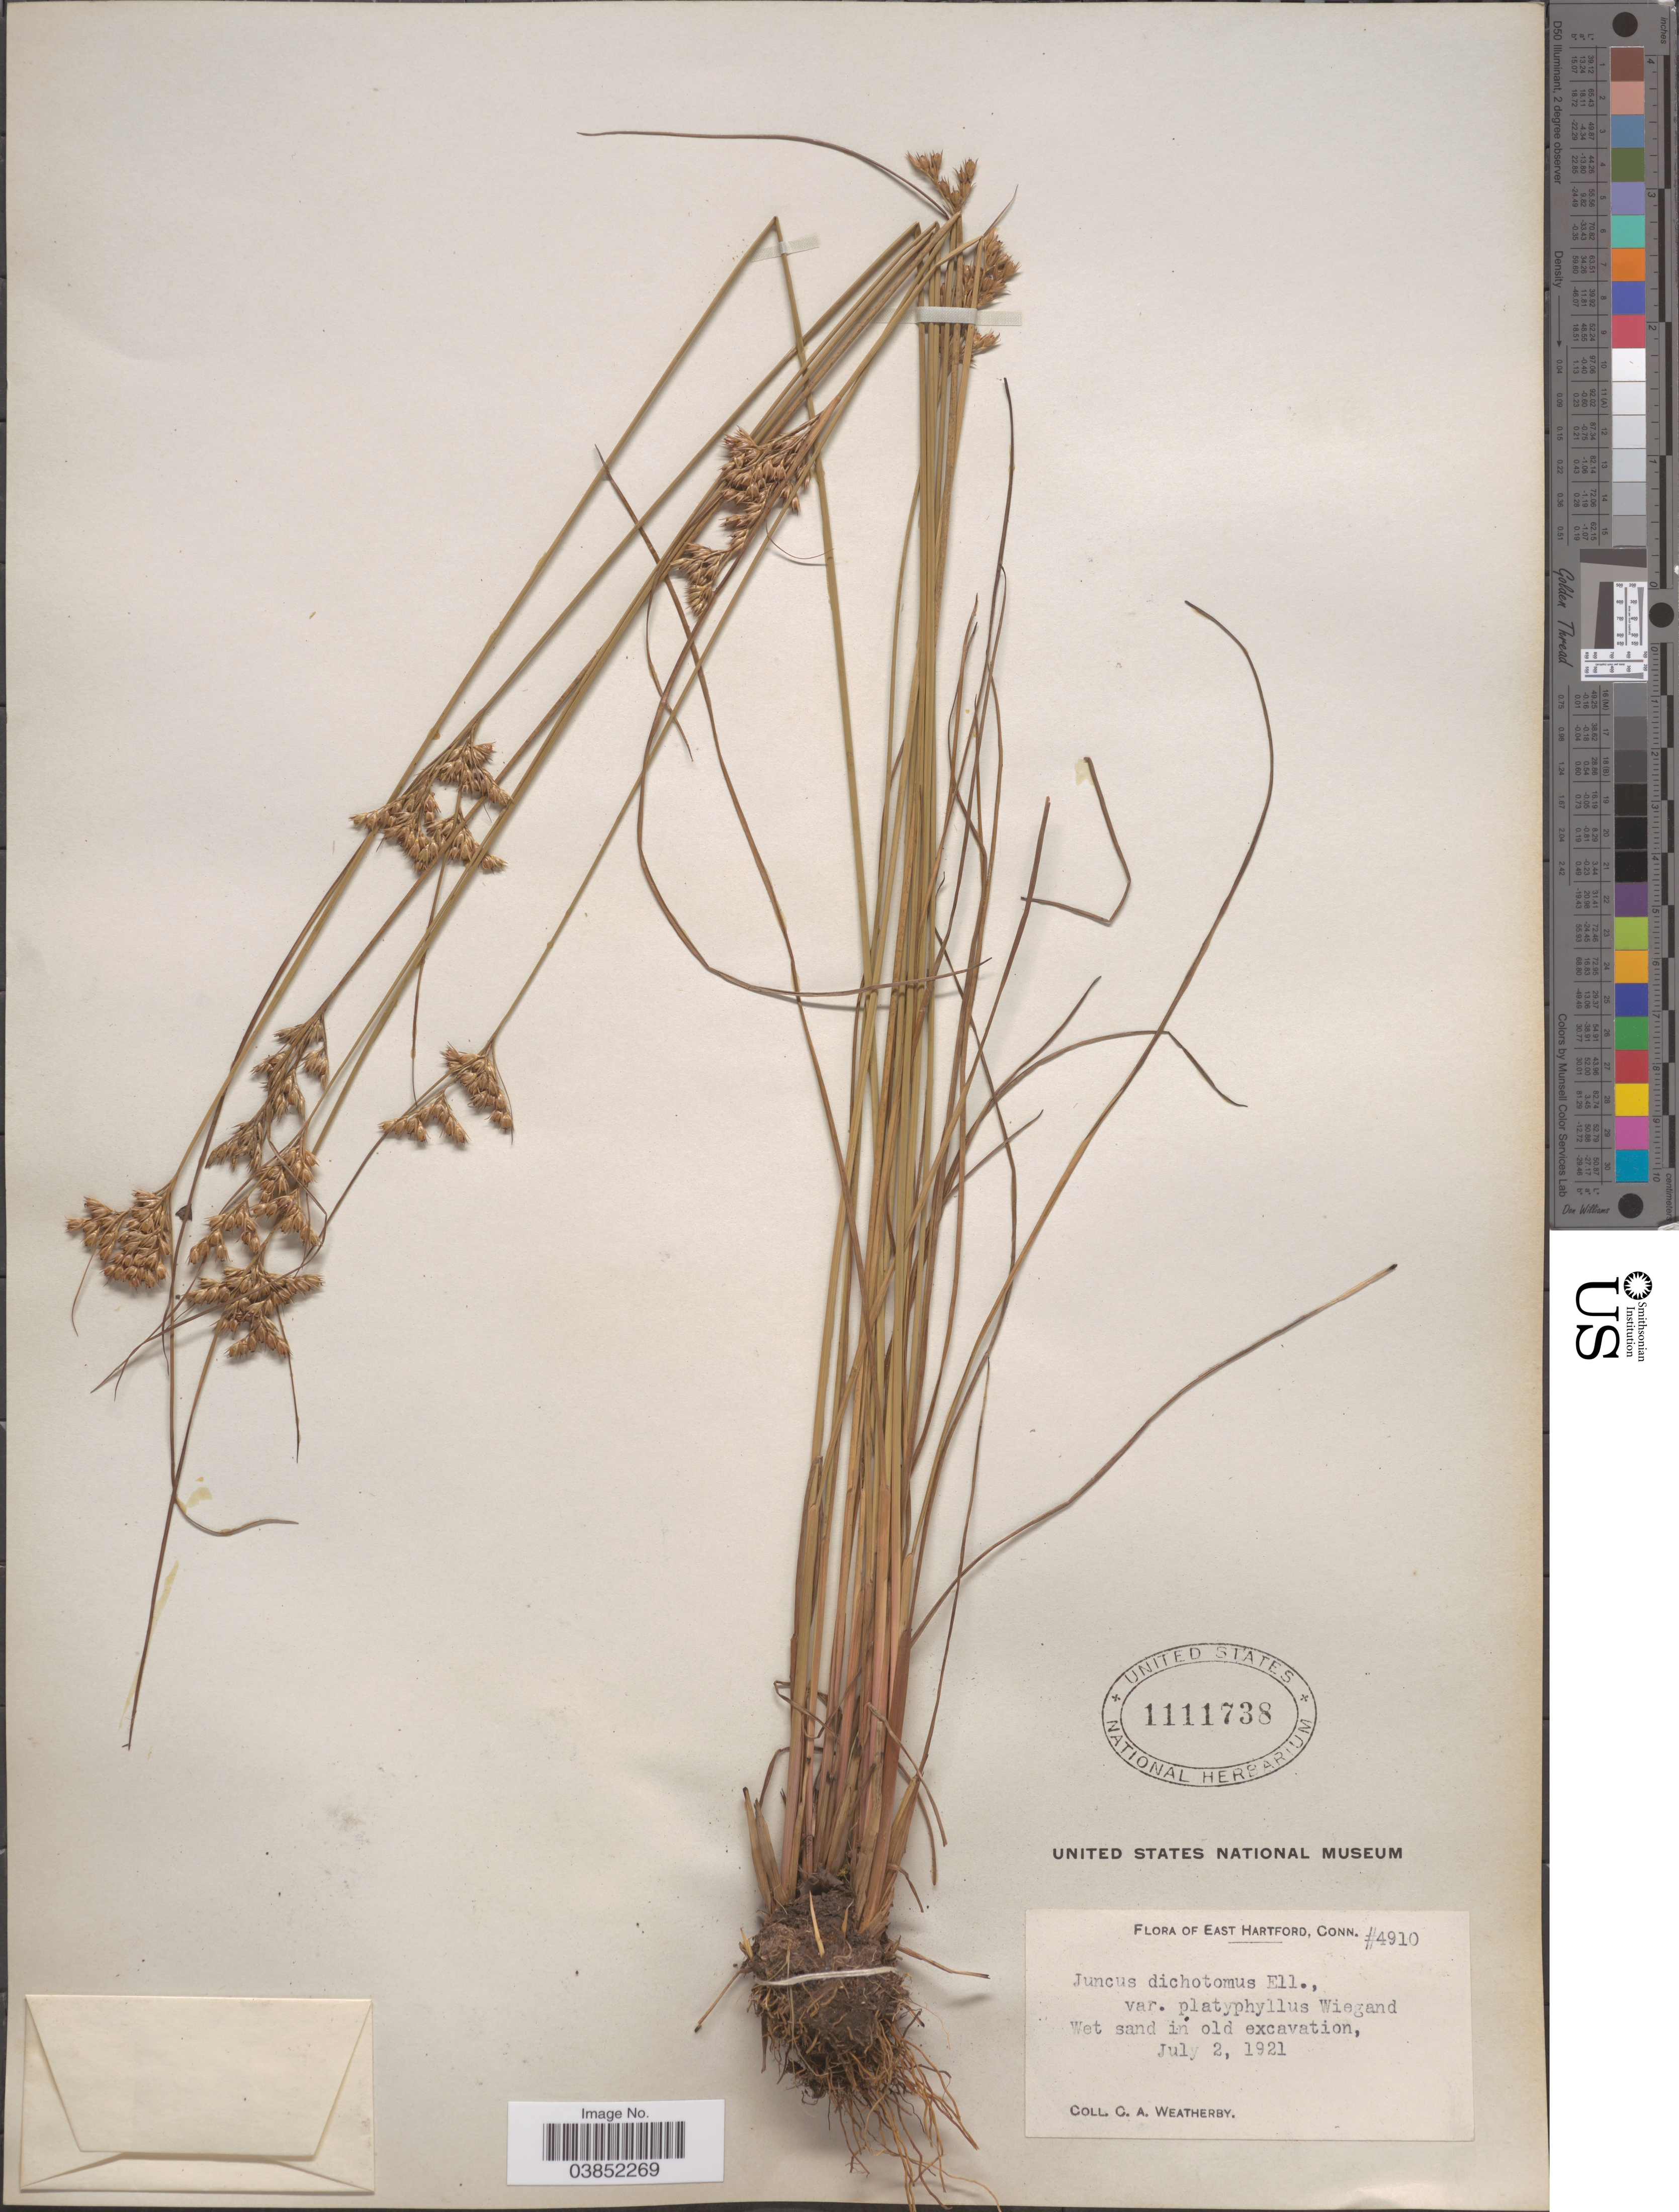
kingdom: Plantae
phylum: Tracheophyta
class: Liliopsida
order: Poales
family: Juncaceae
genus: Juncus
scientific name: Juncus dichotomus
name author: Elliott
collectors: C. A. Weatherby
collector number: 4910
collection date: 1921-07-02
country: United States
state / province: Connecticut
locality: East Hartford. Wet sand in old excavation.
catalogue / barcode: US 1111738